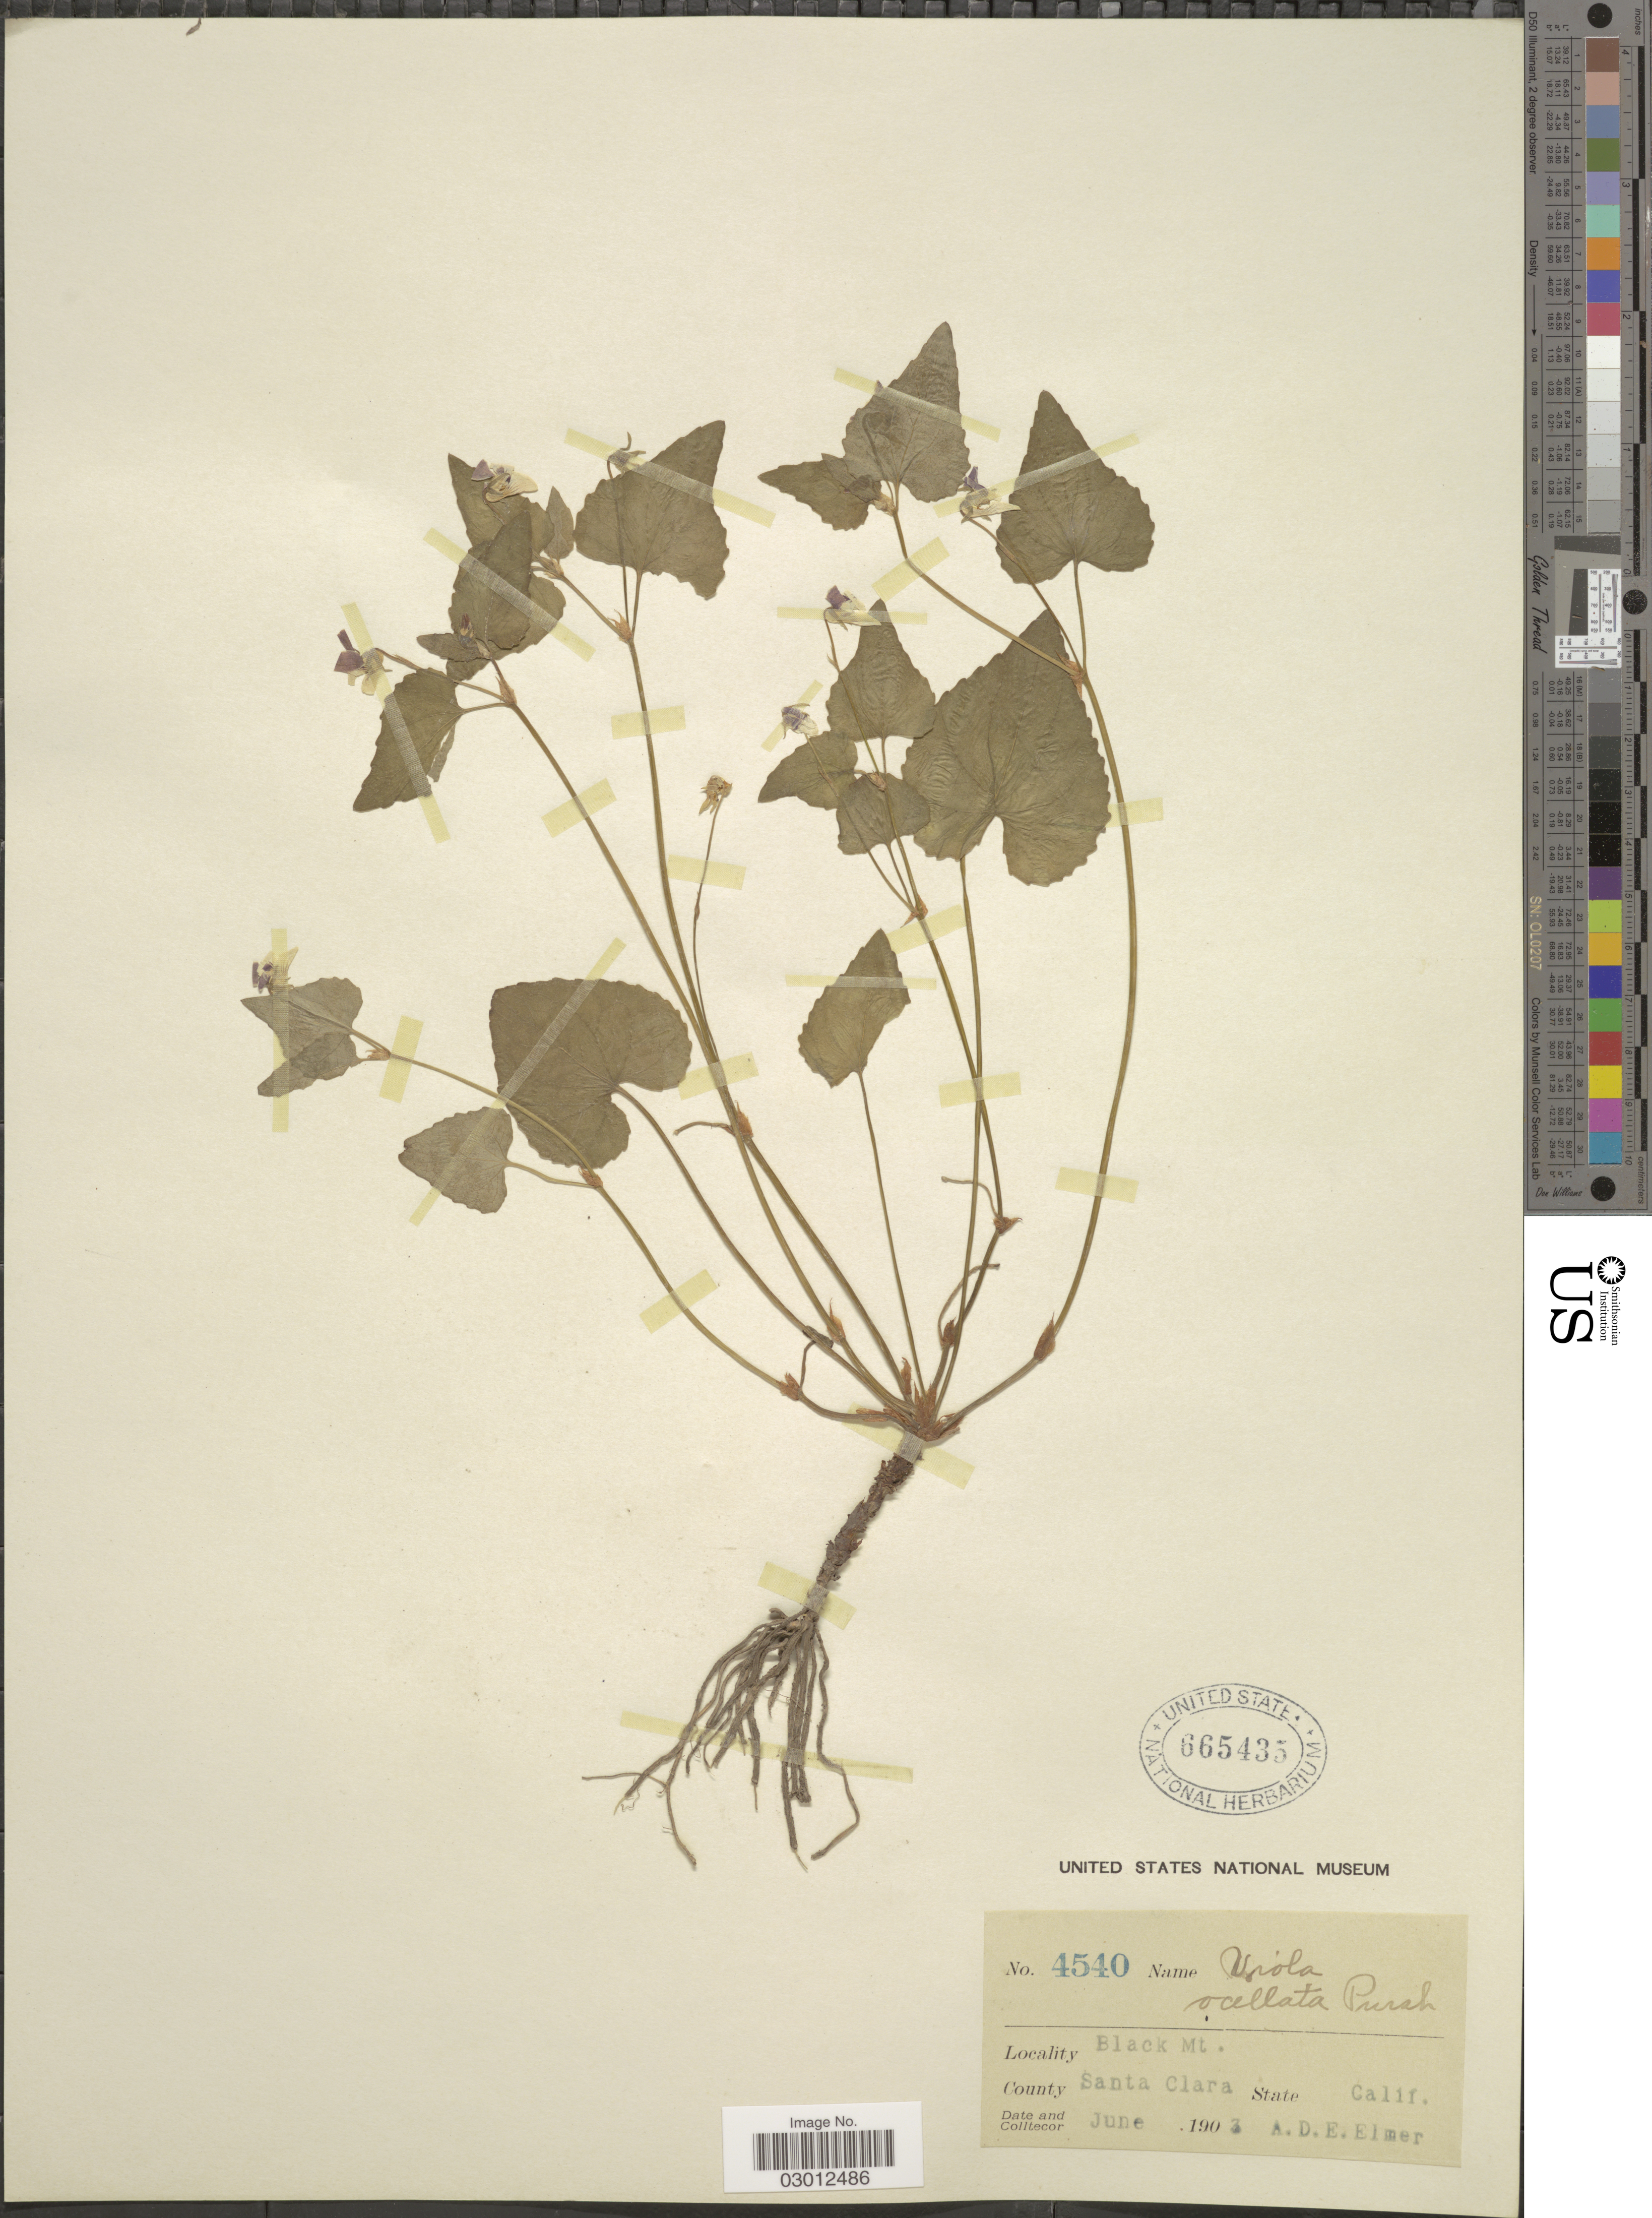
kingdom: Plantae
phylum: Tracheophyta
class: Magnoliopsida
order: Malpighiales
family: Violaceae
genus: Viola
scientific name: Viola ocellata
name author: Torr. & A. Gray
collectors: A. D. E. Elmer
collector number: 4540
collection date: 1903-06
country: United States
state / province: California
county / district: Santa Clara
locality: Black Mt. County Santa Clara.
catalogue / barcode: US 665435